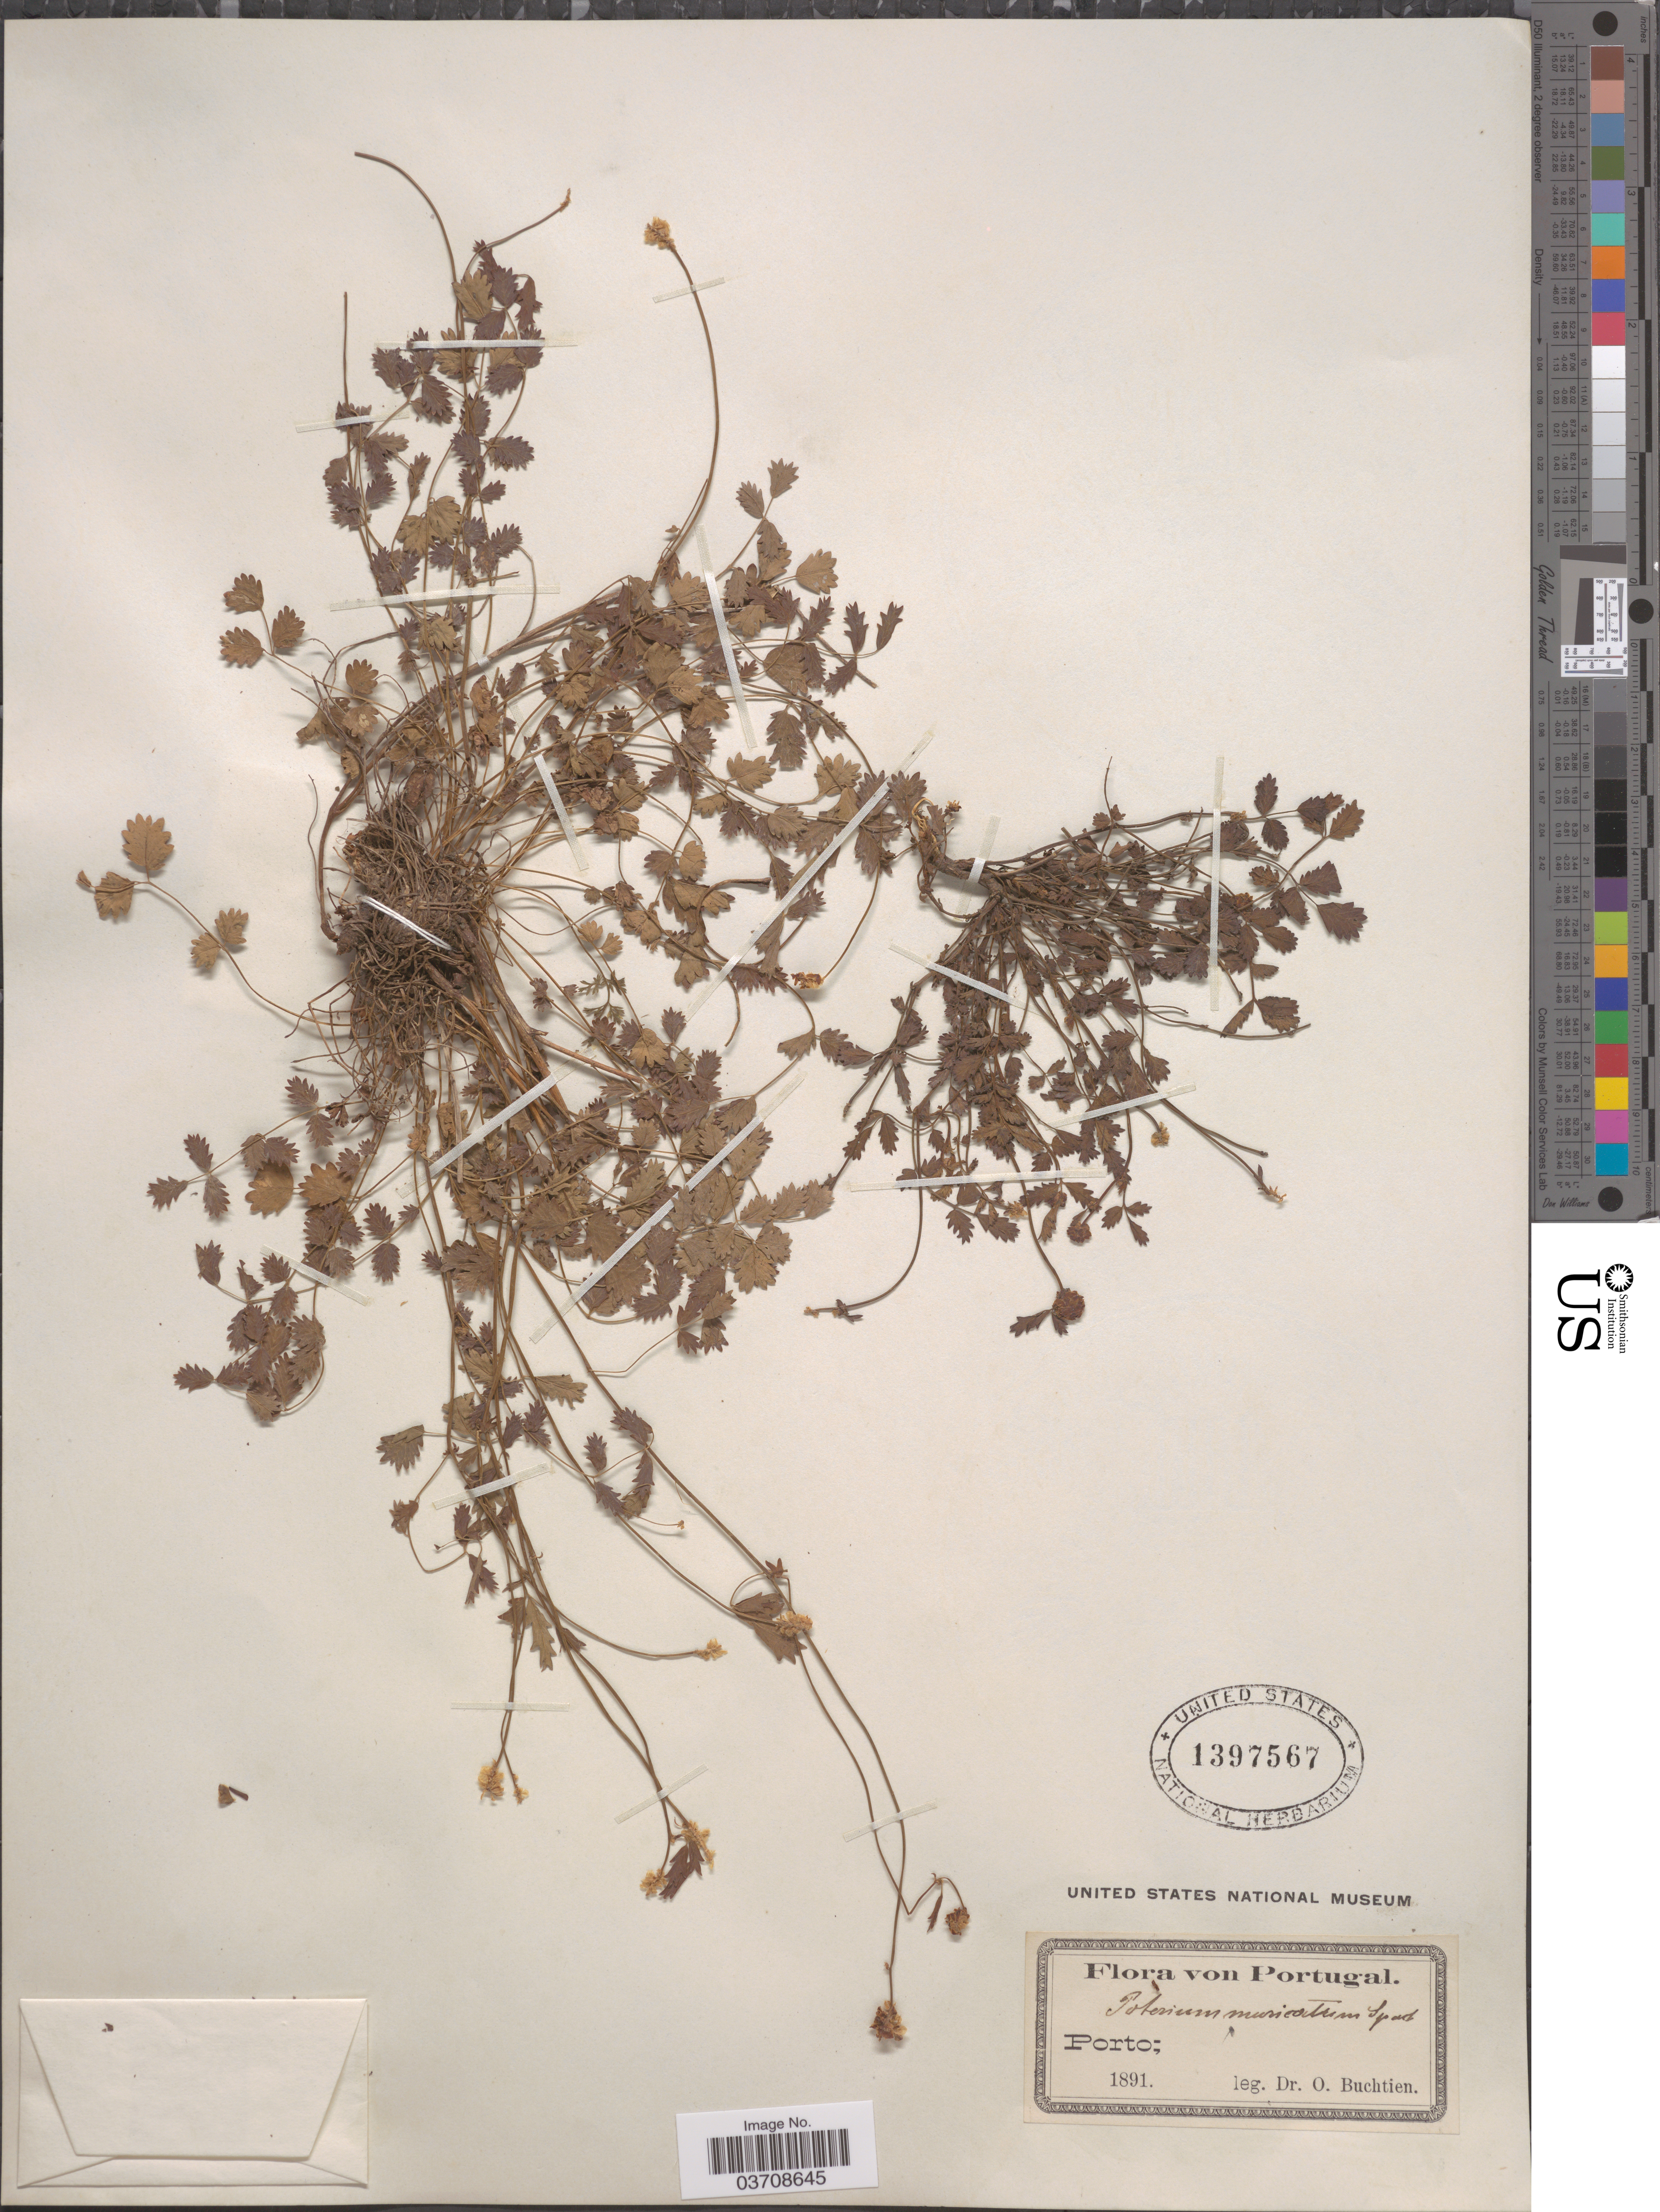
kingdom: Plantae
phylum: Tracheophyta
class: Magnoliopsida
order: Rosales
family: Rosaceae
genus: Sanguisorba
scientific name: Sanguisorba minor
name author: Scop.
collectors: O. Buchtien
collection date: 1891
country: Portugal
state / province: Porto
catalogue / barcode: US 1397567